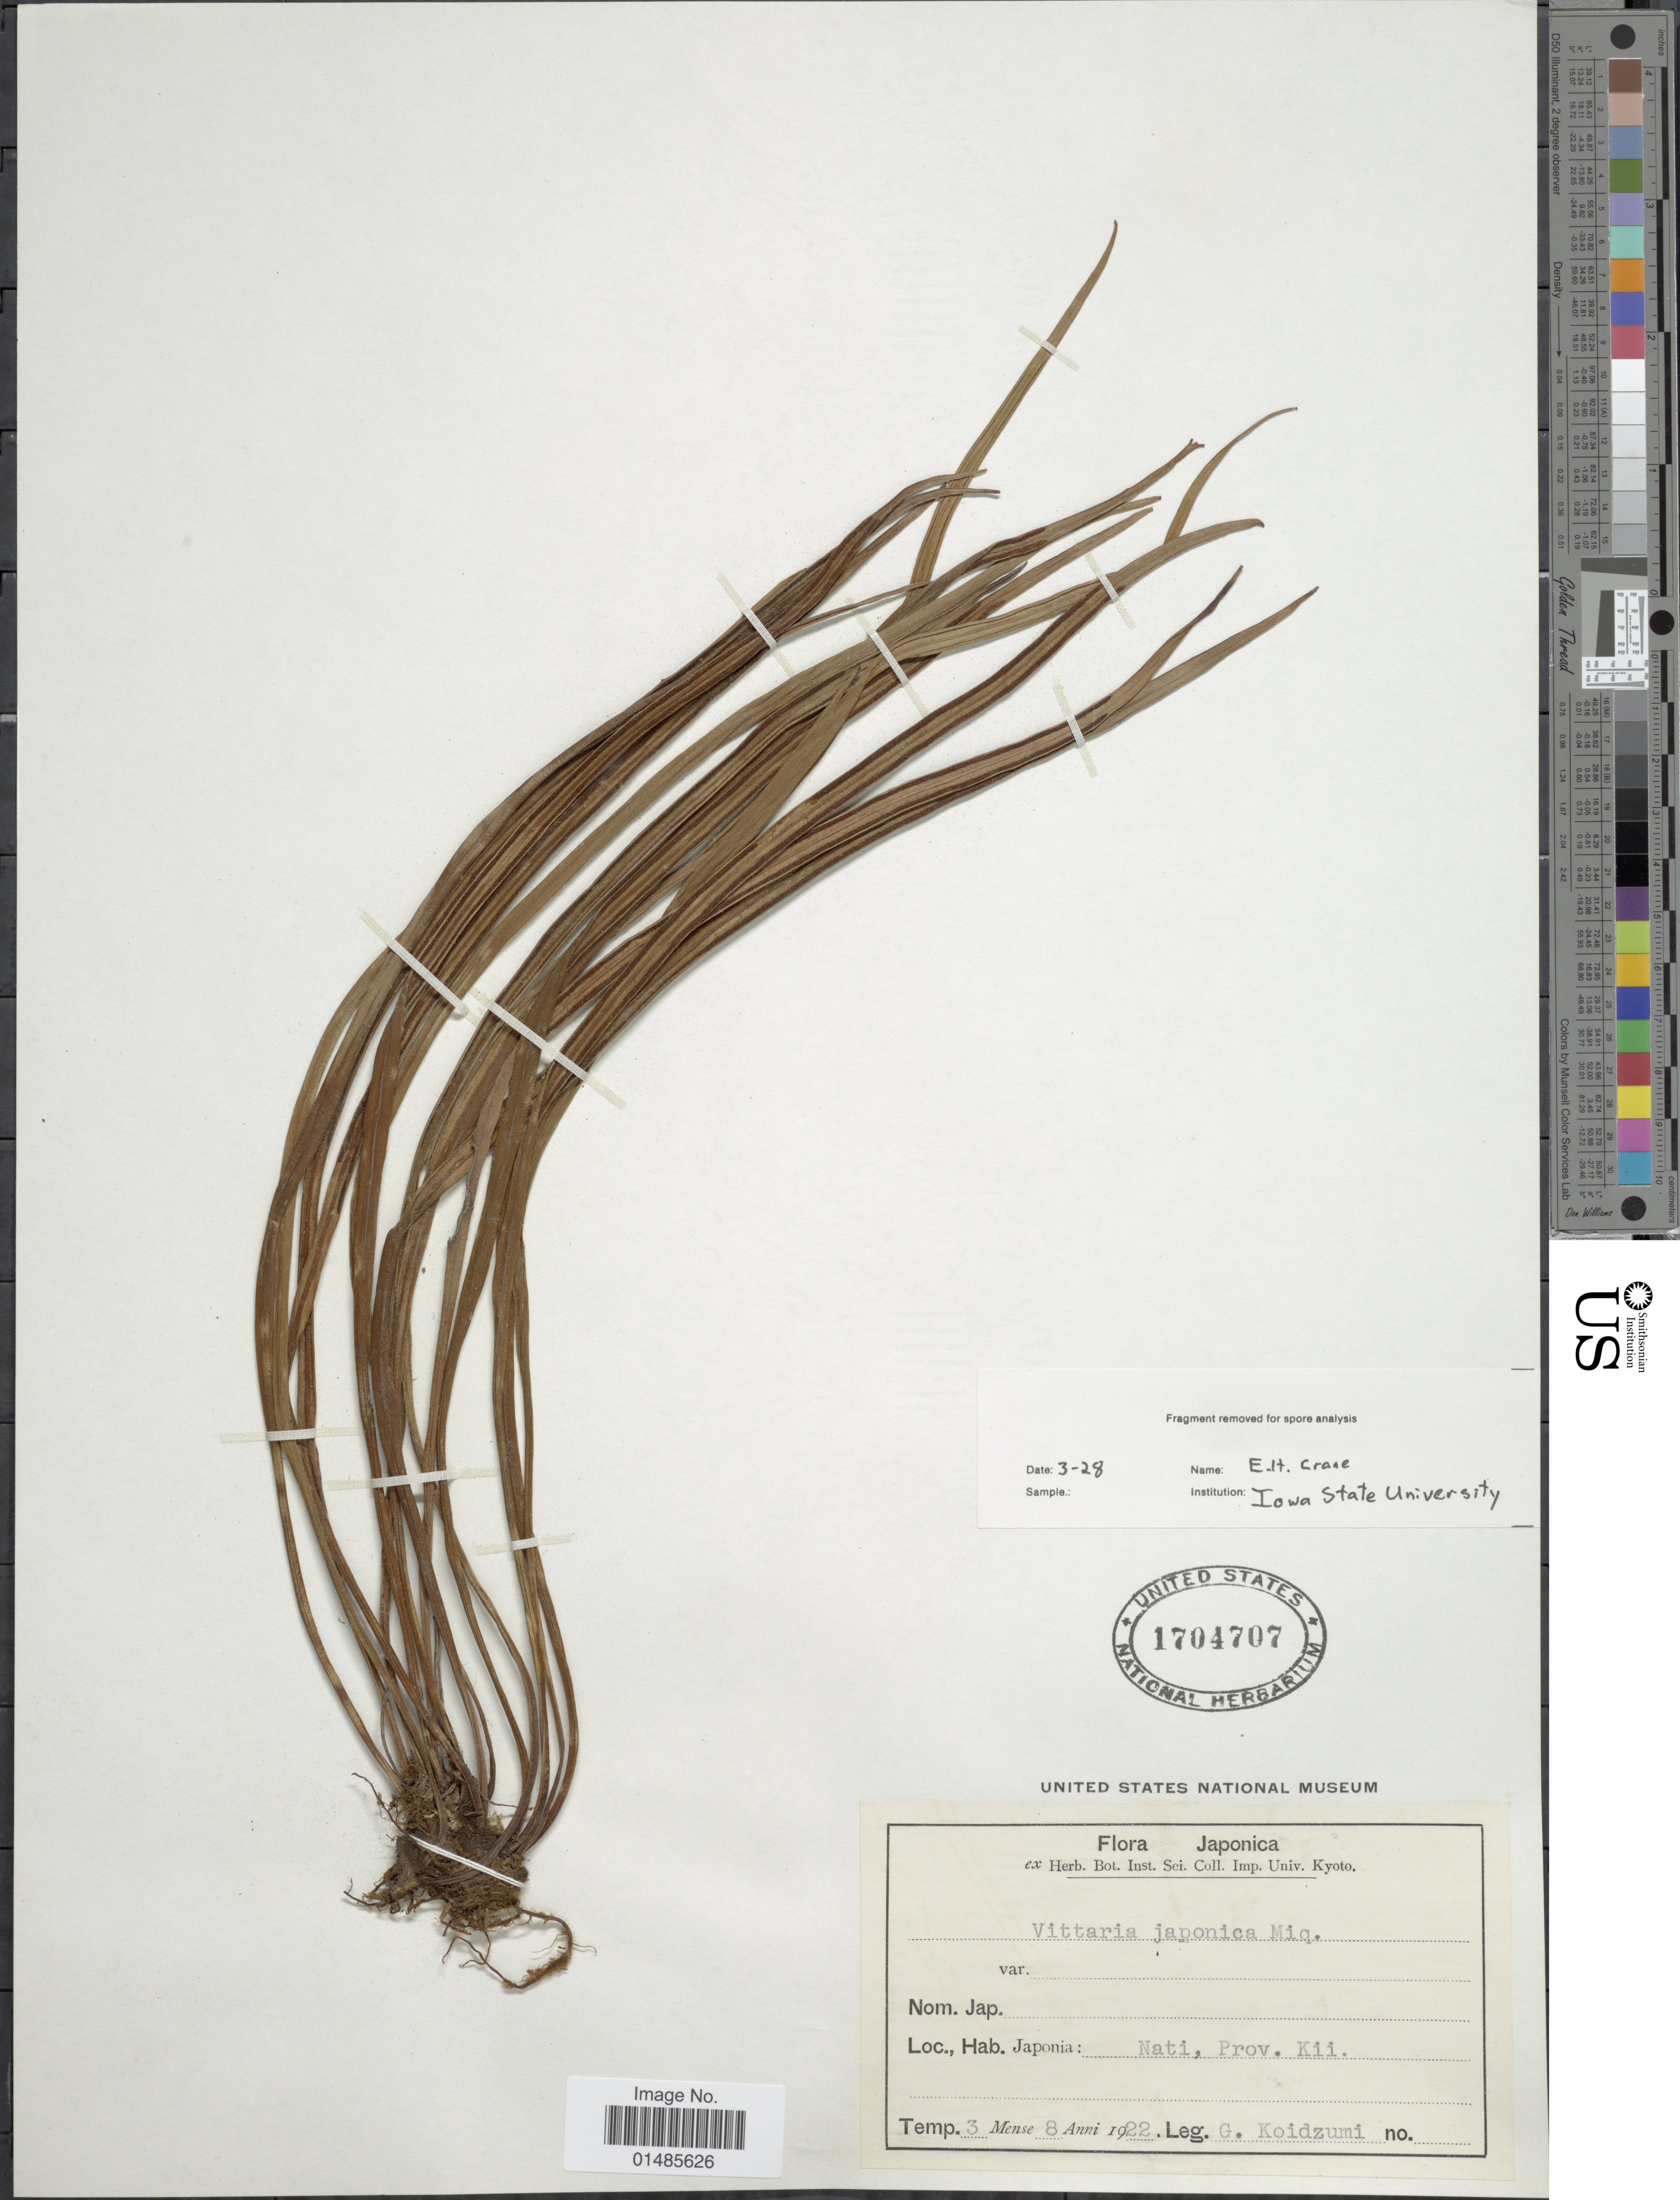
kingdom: Plantae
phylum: Tracheophyta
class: Polypodiopsida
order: Polypodiales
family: Pteridaceae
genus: Haplopteris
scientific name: Haplopteris flexuosa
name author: (Fée) E.H. Crane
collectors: G. Koidzumi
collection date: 1922-01-08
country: Japan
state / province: Wakayama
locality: Nati, Prov. Kii.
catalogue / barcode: US 1704707